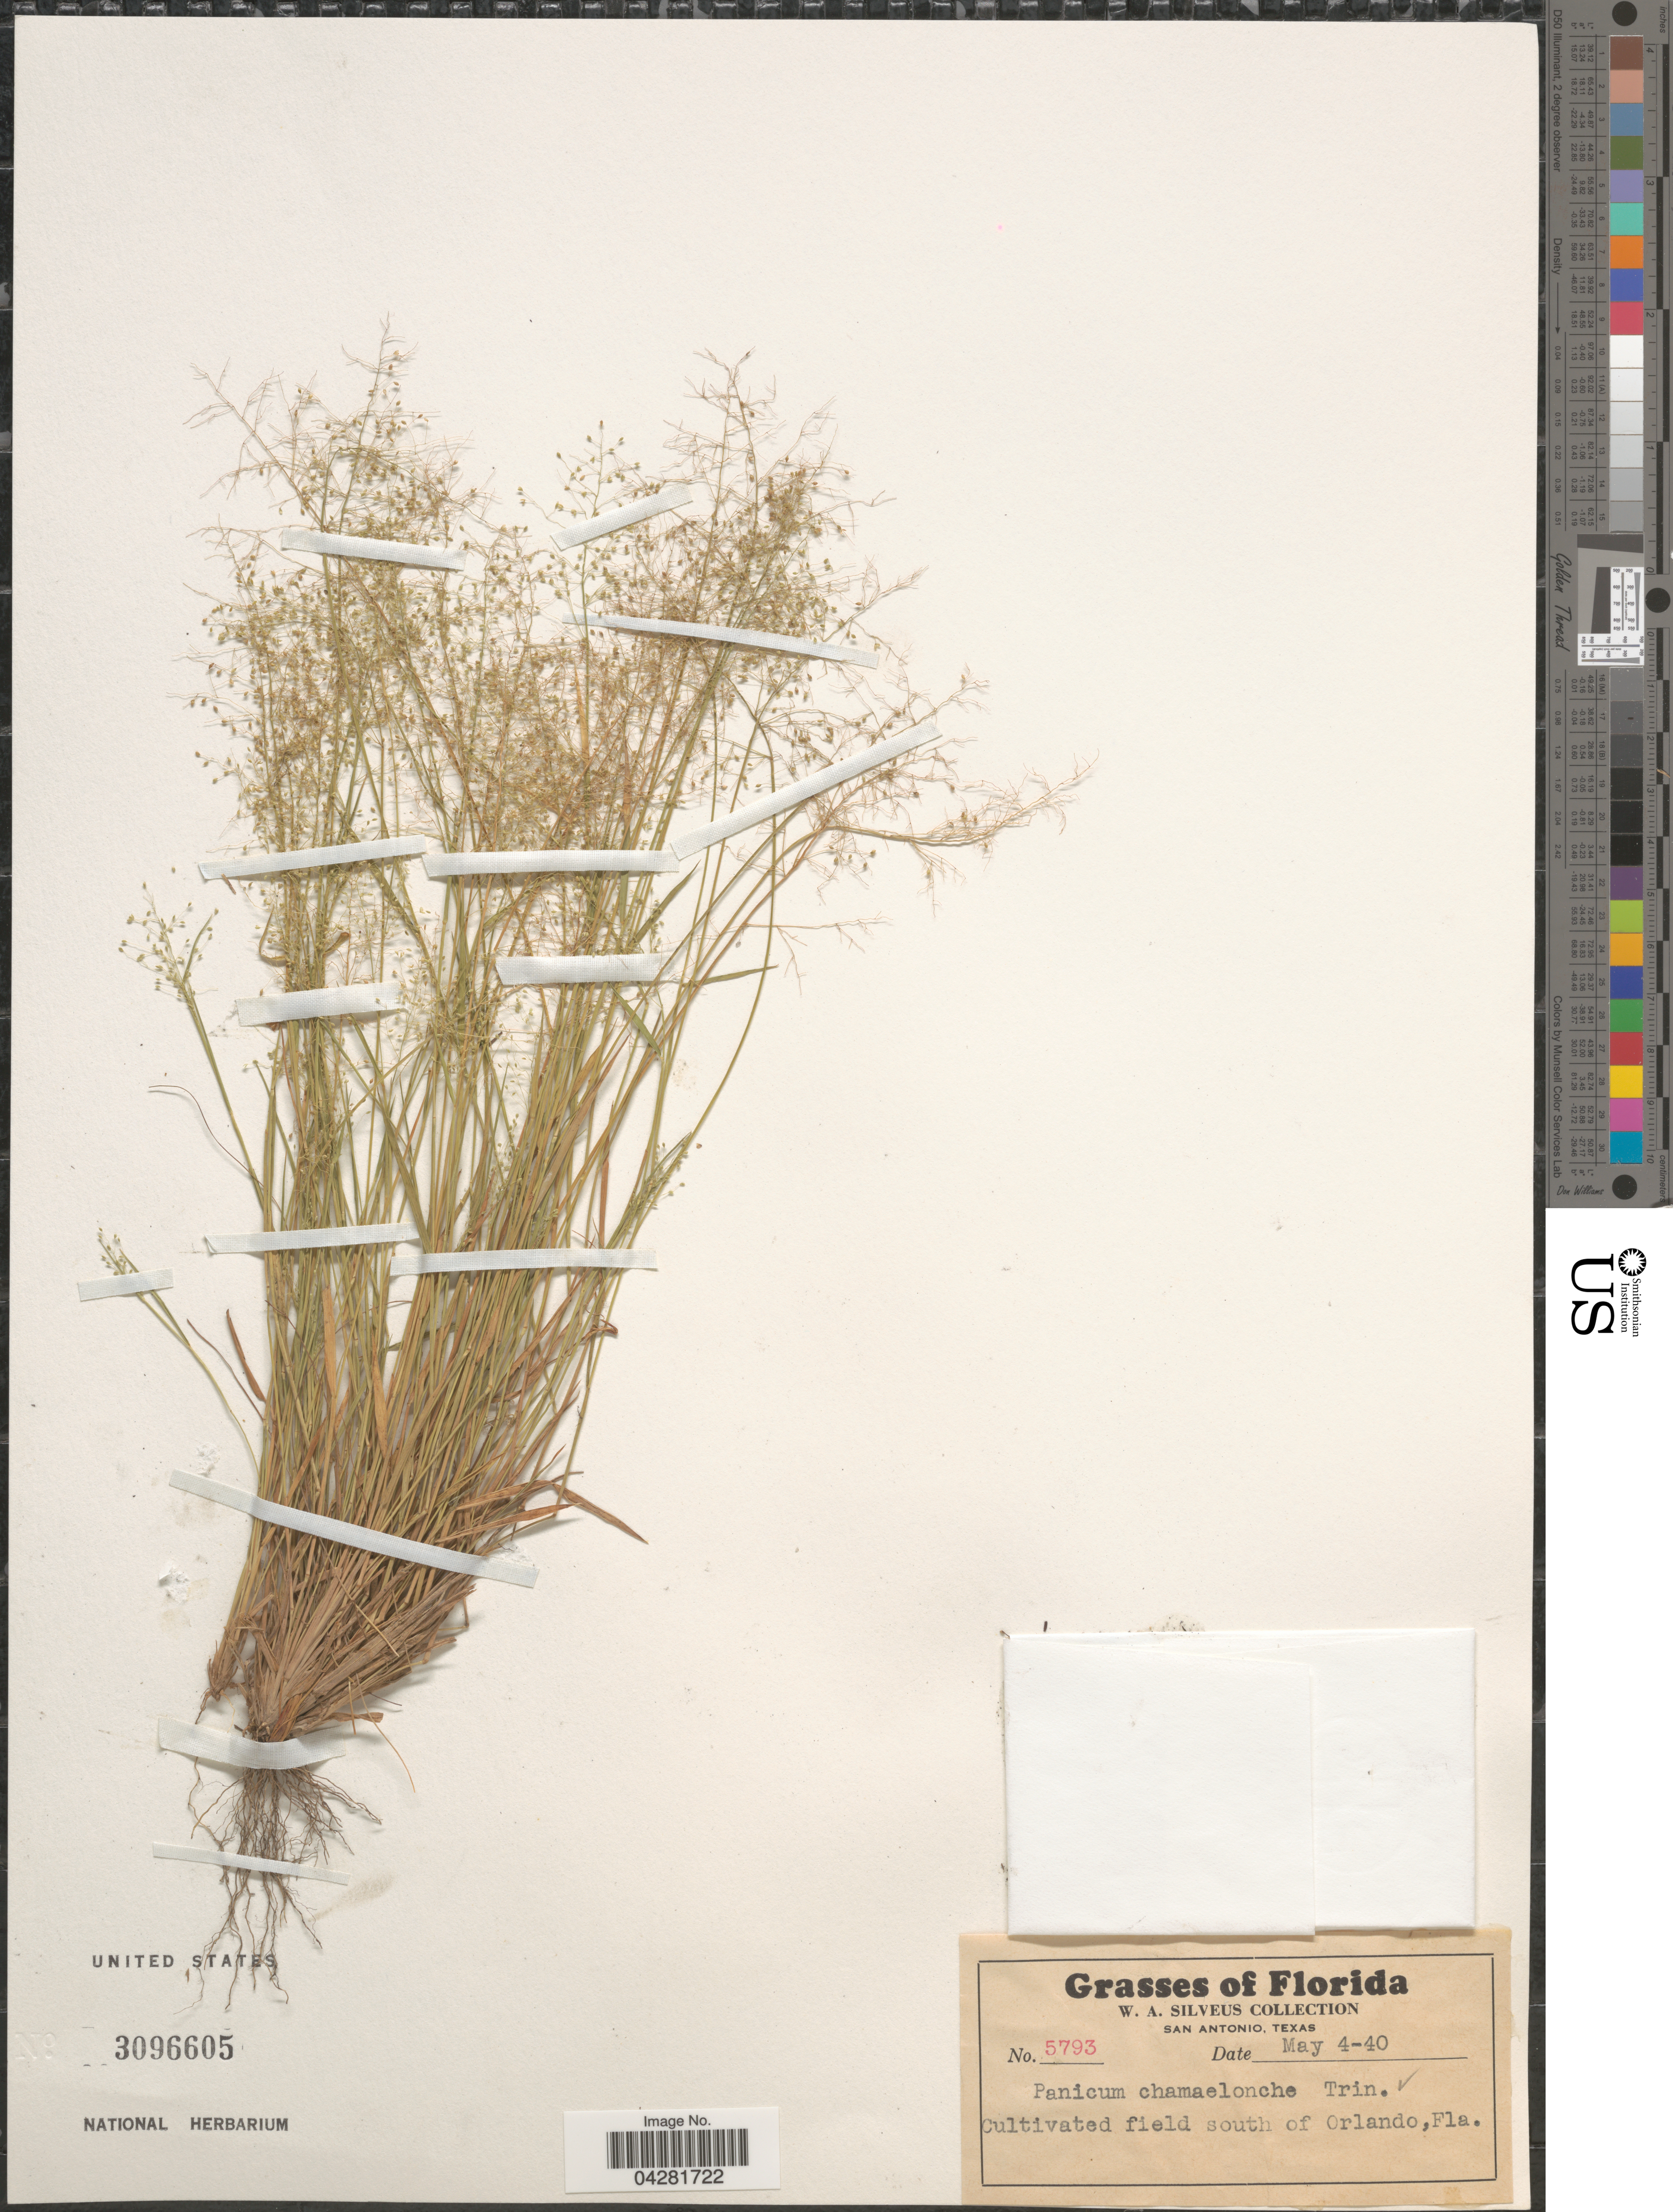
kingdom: Plantae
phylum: Tracheophyta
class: Liliopsida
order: Poales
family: Poaceae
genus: Dichanthelium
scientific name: Dichanthelium ensifolium var. ensifolium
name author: (Baldwin ex Elliot) Gould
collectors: W. Silveus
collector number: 5793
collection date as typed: Transcribed d/m/y: 4/5/40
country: United States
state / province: Florida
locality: South of Orlando.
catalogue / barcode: US 3096605